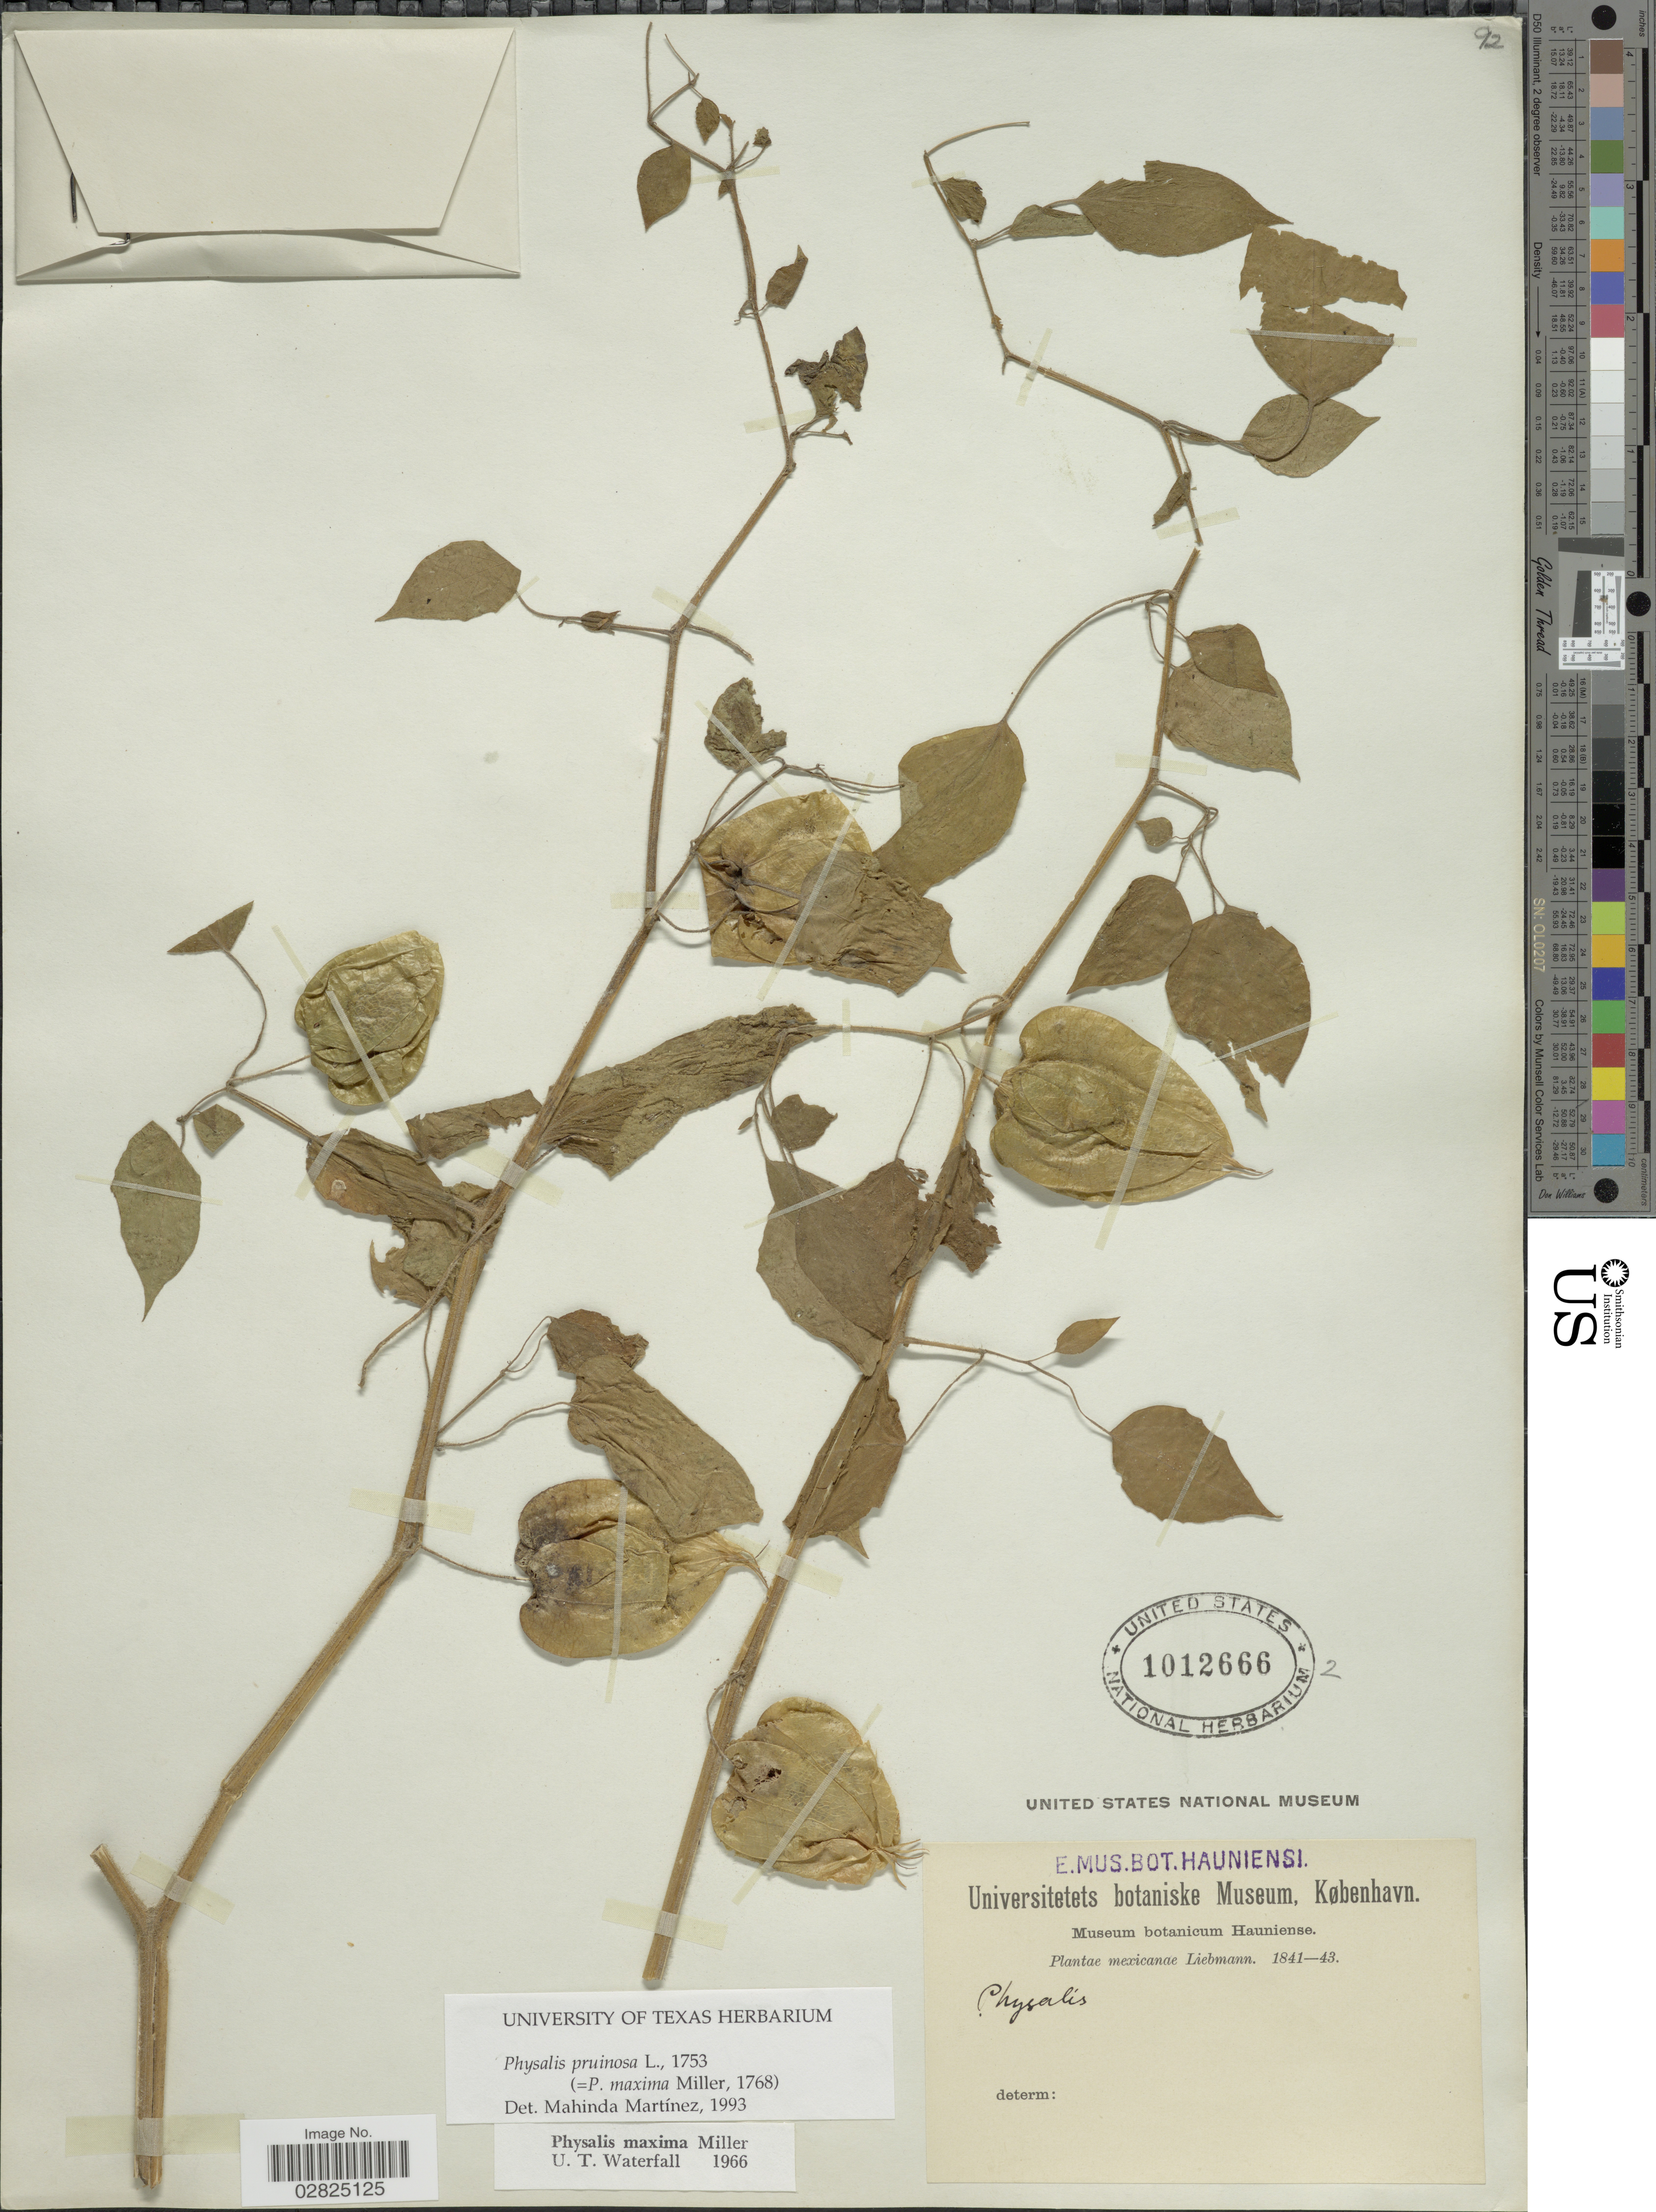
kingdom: Plantae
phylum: Tracheophyta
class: Magnoliopsida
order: Solanales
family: Solanaceae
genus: Physalis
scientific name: Physalis pruinosa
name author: L.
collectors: Liebmann, --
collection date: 1841/1843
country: Mexico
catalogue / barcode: US 1012666